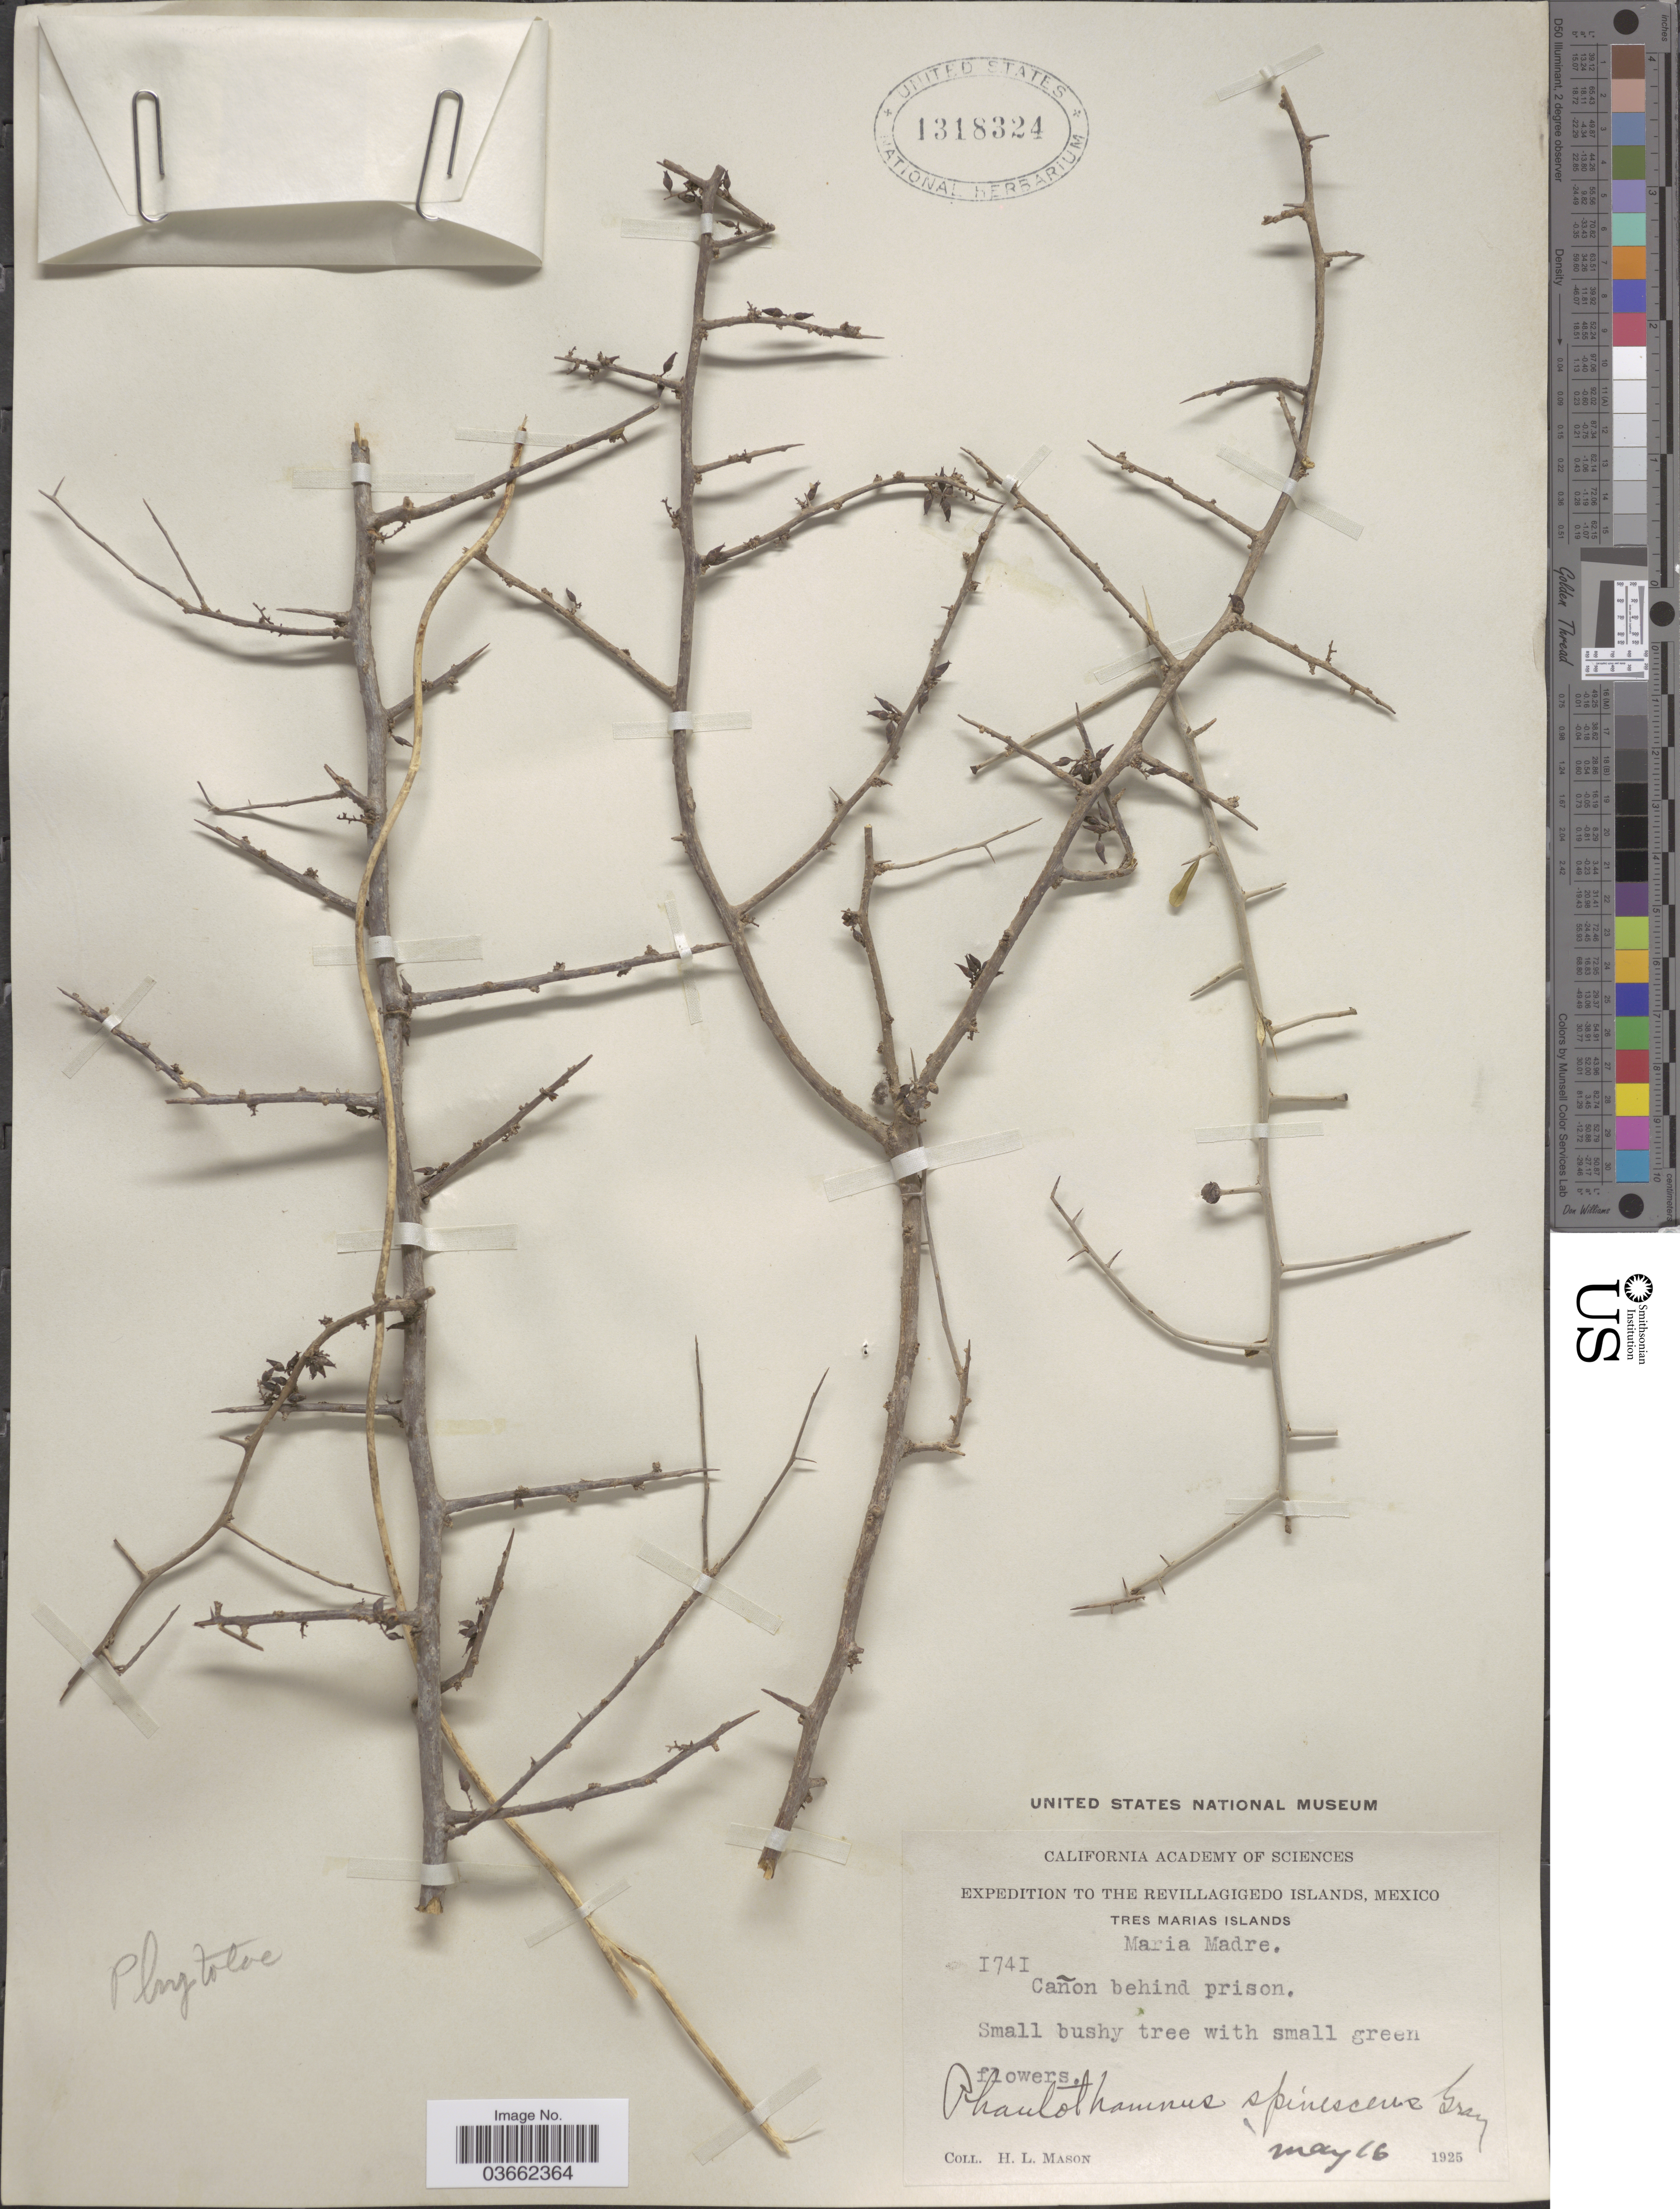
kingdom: Plantae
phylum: Tracheophyta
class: Magnoliopsida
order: Caryophyllales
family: Achatocarpaceae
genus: Phaulothamnus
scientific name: Phaulothamnus spinescens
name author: A. Gray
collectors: H. L. Mason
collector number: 1741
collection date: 1925-05-16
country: Mexico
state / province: Nayarit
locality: The Revillagigedo Islands, Tres Marias Islands, Maria Madre.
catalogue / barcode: US 1318324